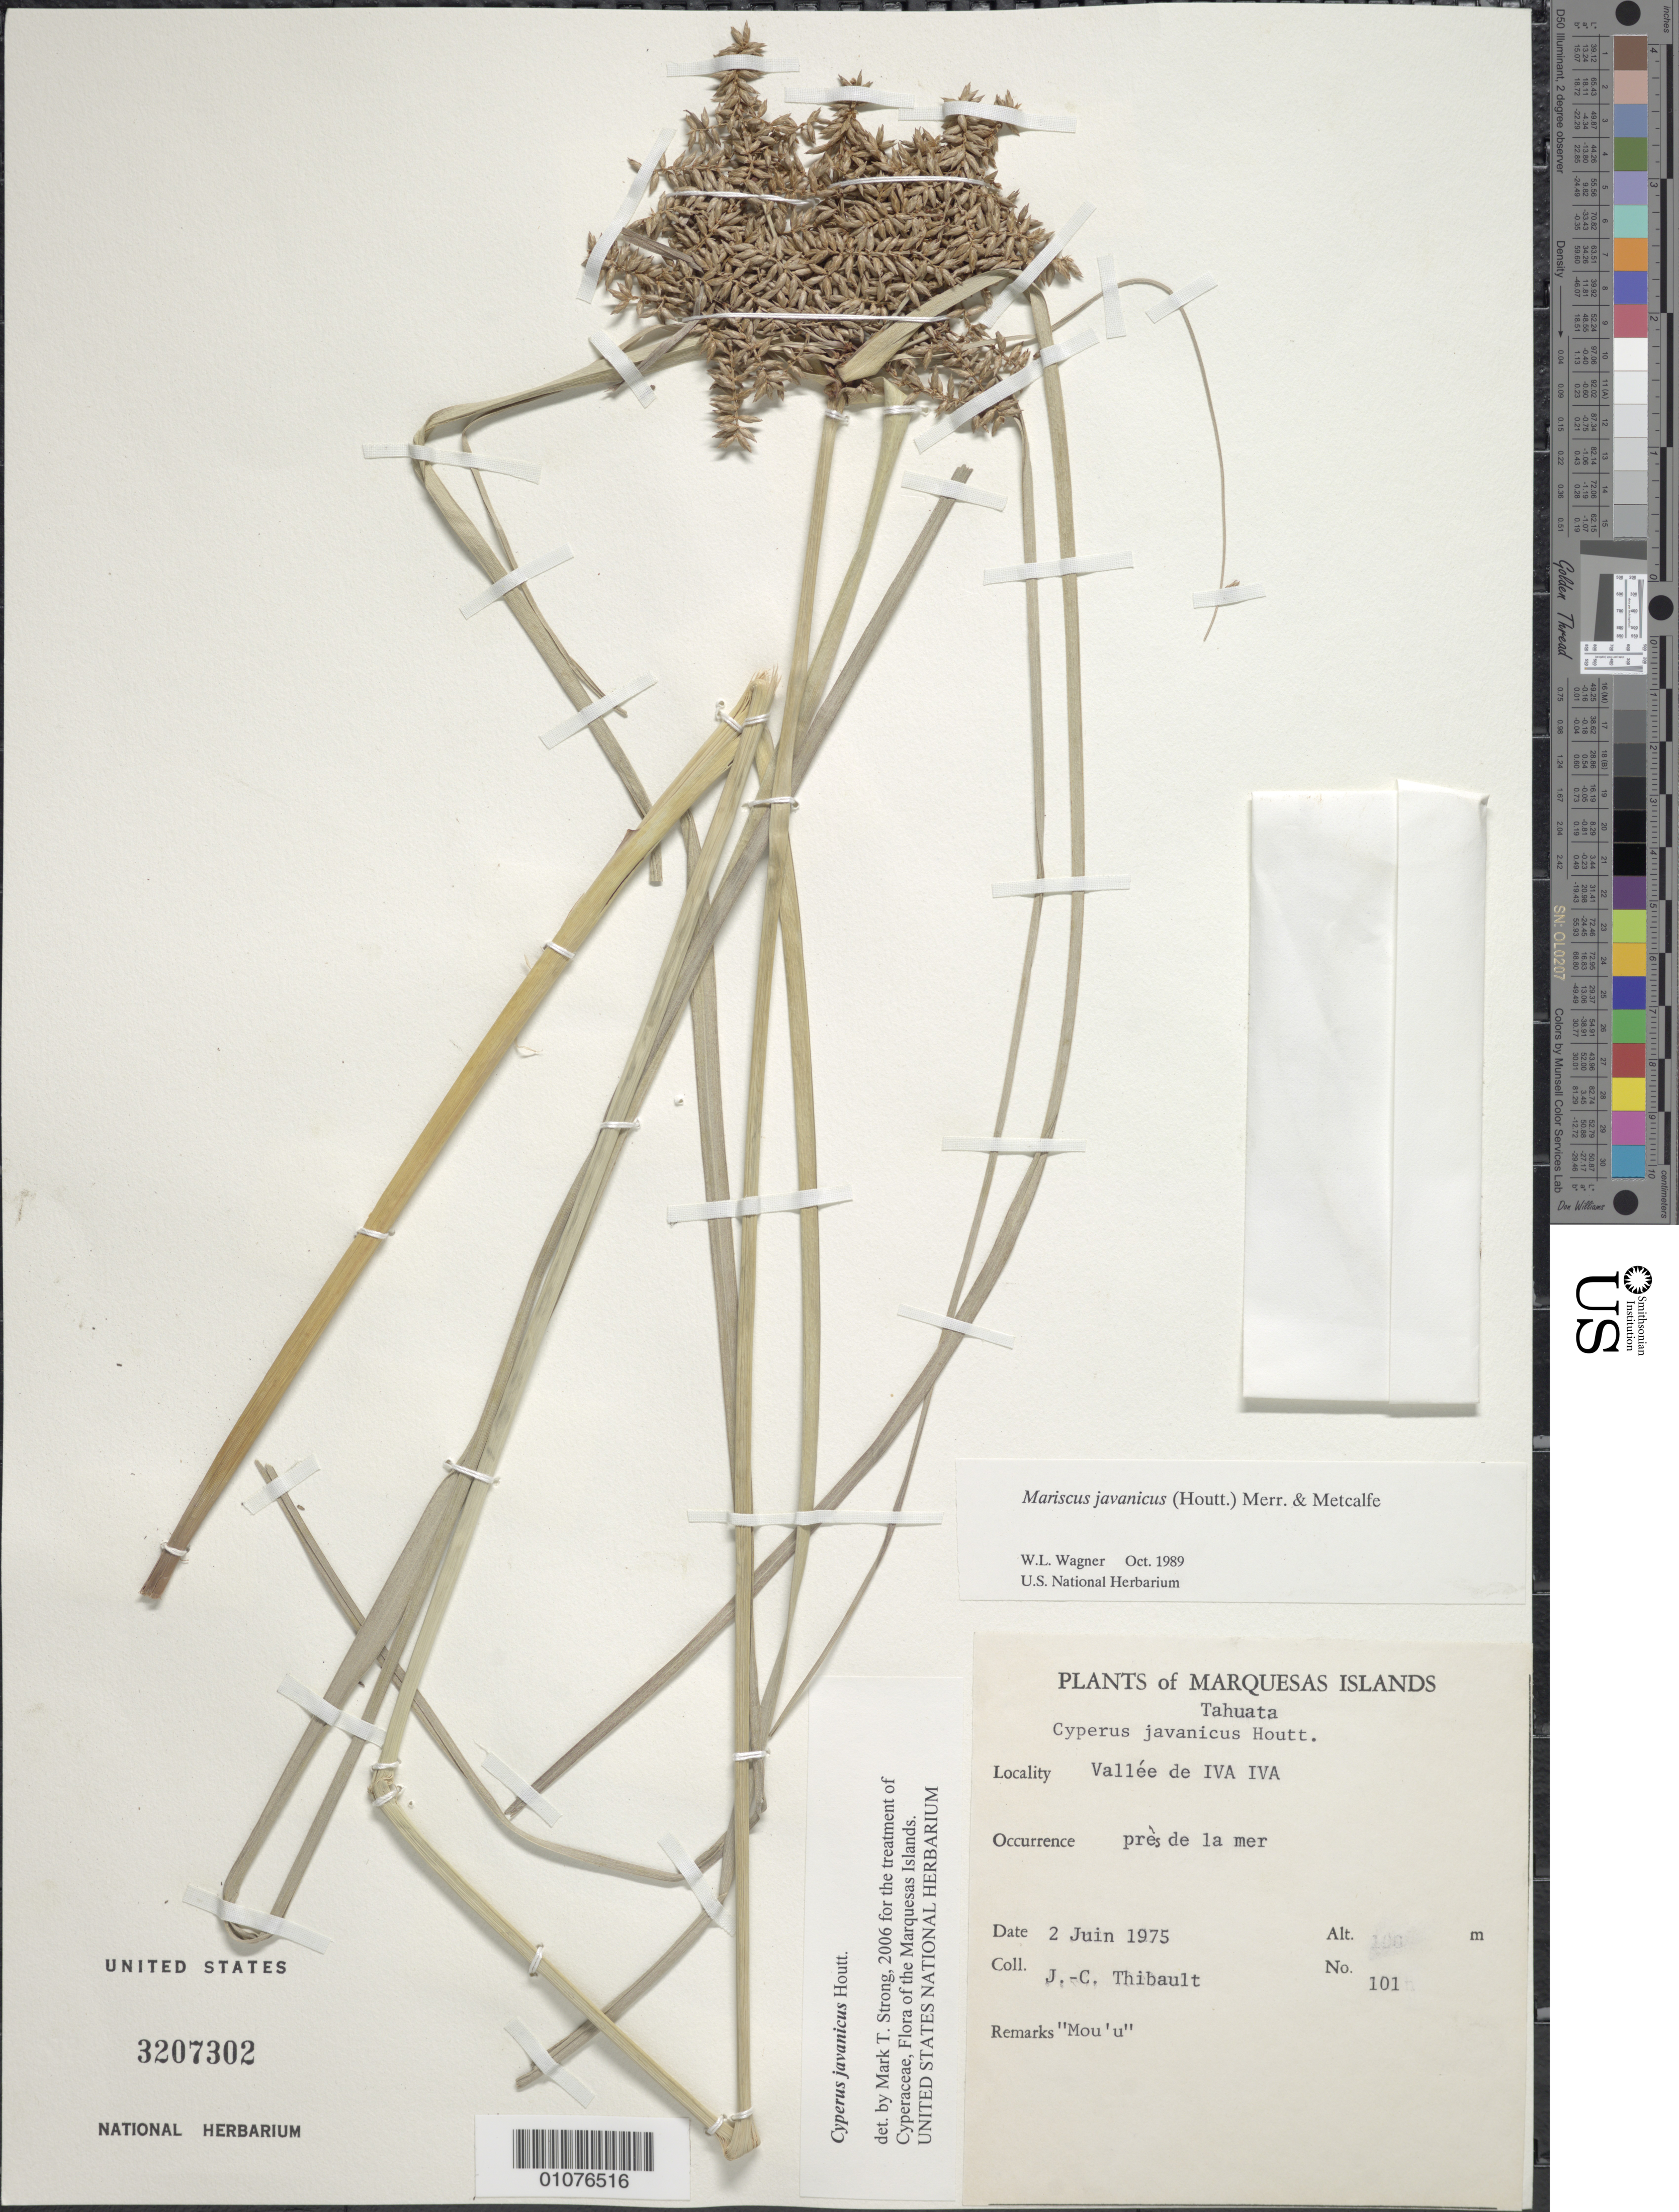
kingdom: Plantae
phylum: Tracheophyta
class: Liliopsida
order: Poales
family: Cyperaceae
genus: Cyperus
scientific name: Cyperus javanicus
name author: Houtt.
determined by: Strong, M. T., (US), Smithsonian Institution - National Museum of Natural History (UNITED STATES)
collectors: J. Thibault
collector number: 101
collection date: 1975-06-02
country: French Polynesia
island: Tahuata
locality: Vallée de Iva Iva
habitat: Pres de la mer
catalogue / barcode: US 3207302